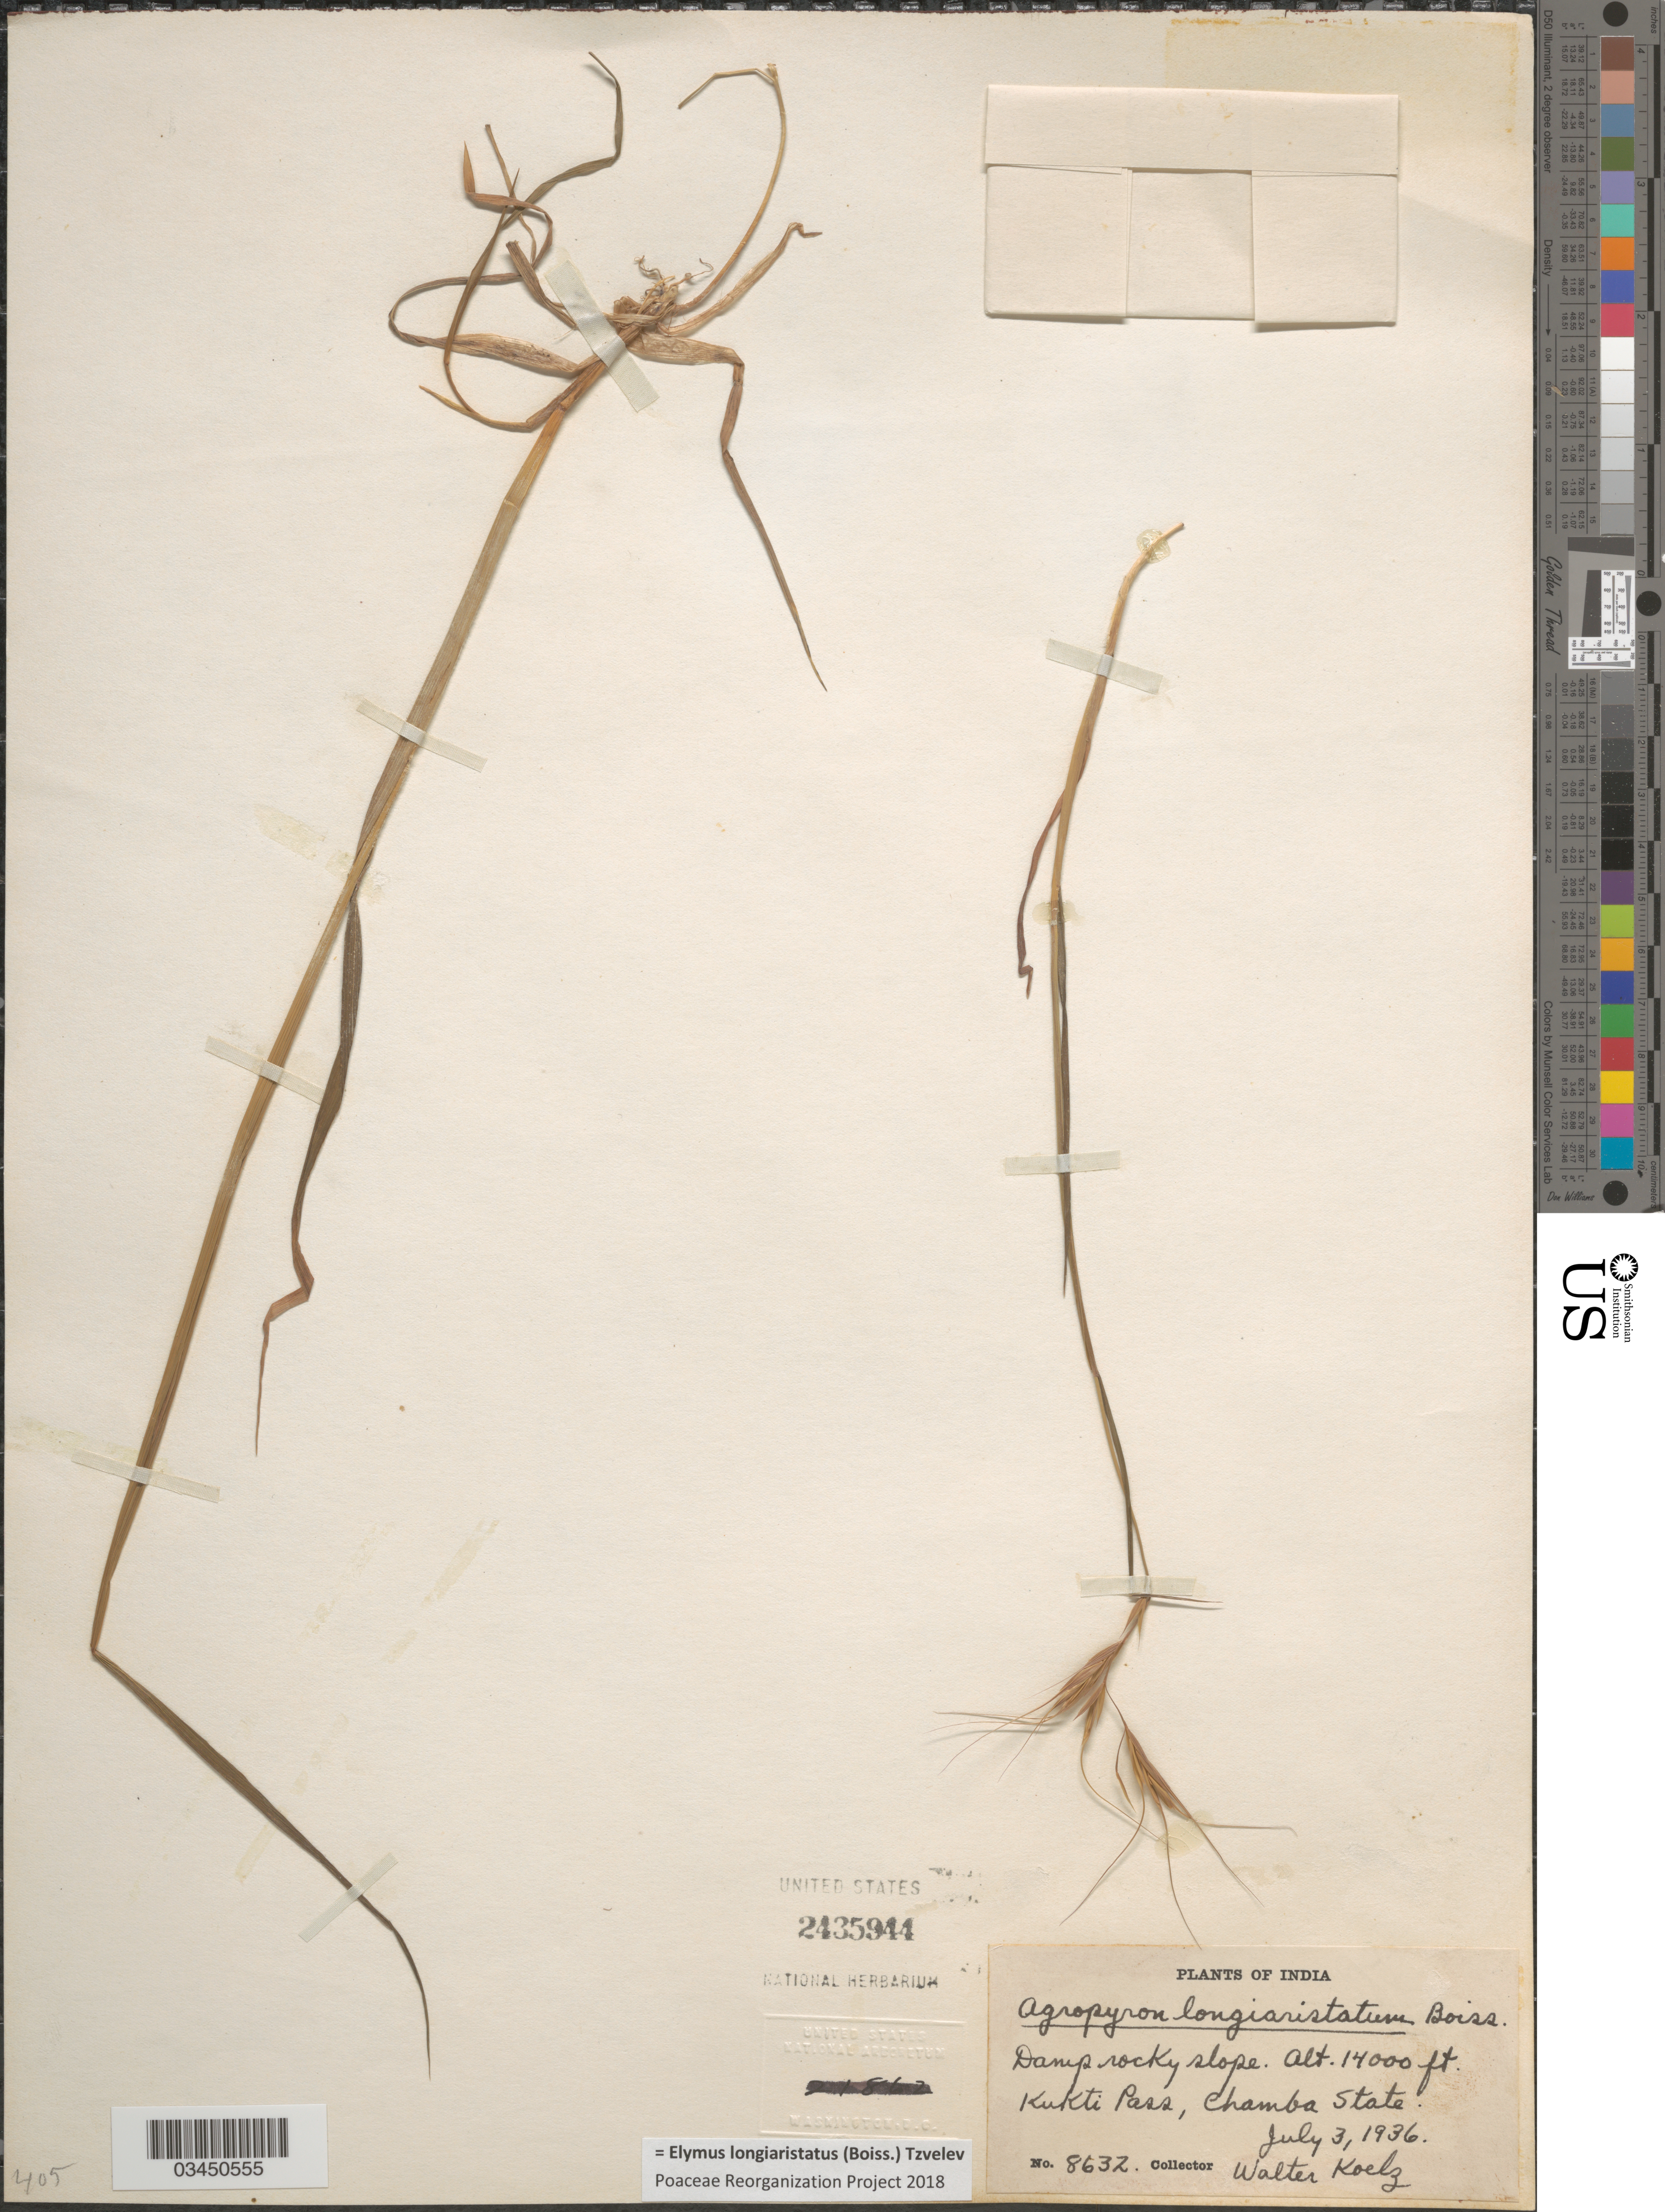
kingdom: Plantae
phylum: Tracheophyta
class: Liliopsida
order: Poales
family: Poaceae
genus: Elymus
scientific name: Elymus longiaristatus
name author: (Boiss.) Tzvelev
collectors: W. N. Koelz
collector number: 8632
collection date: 1936-07-03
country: India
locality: Damp rocky slope. Kukti Pass, Chamba State.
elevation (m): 4267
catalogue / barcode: US 2435944